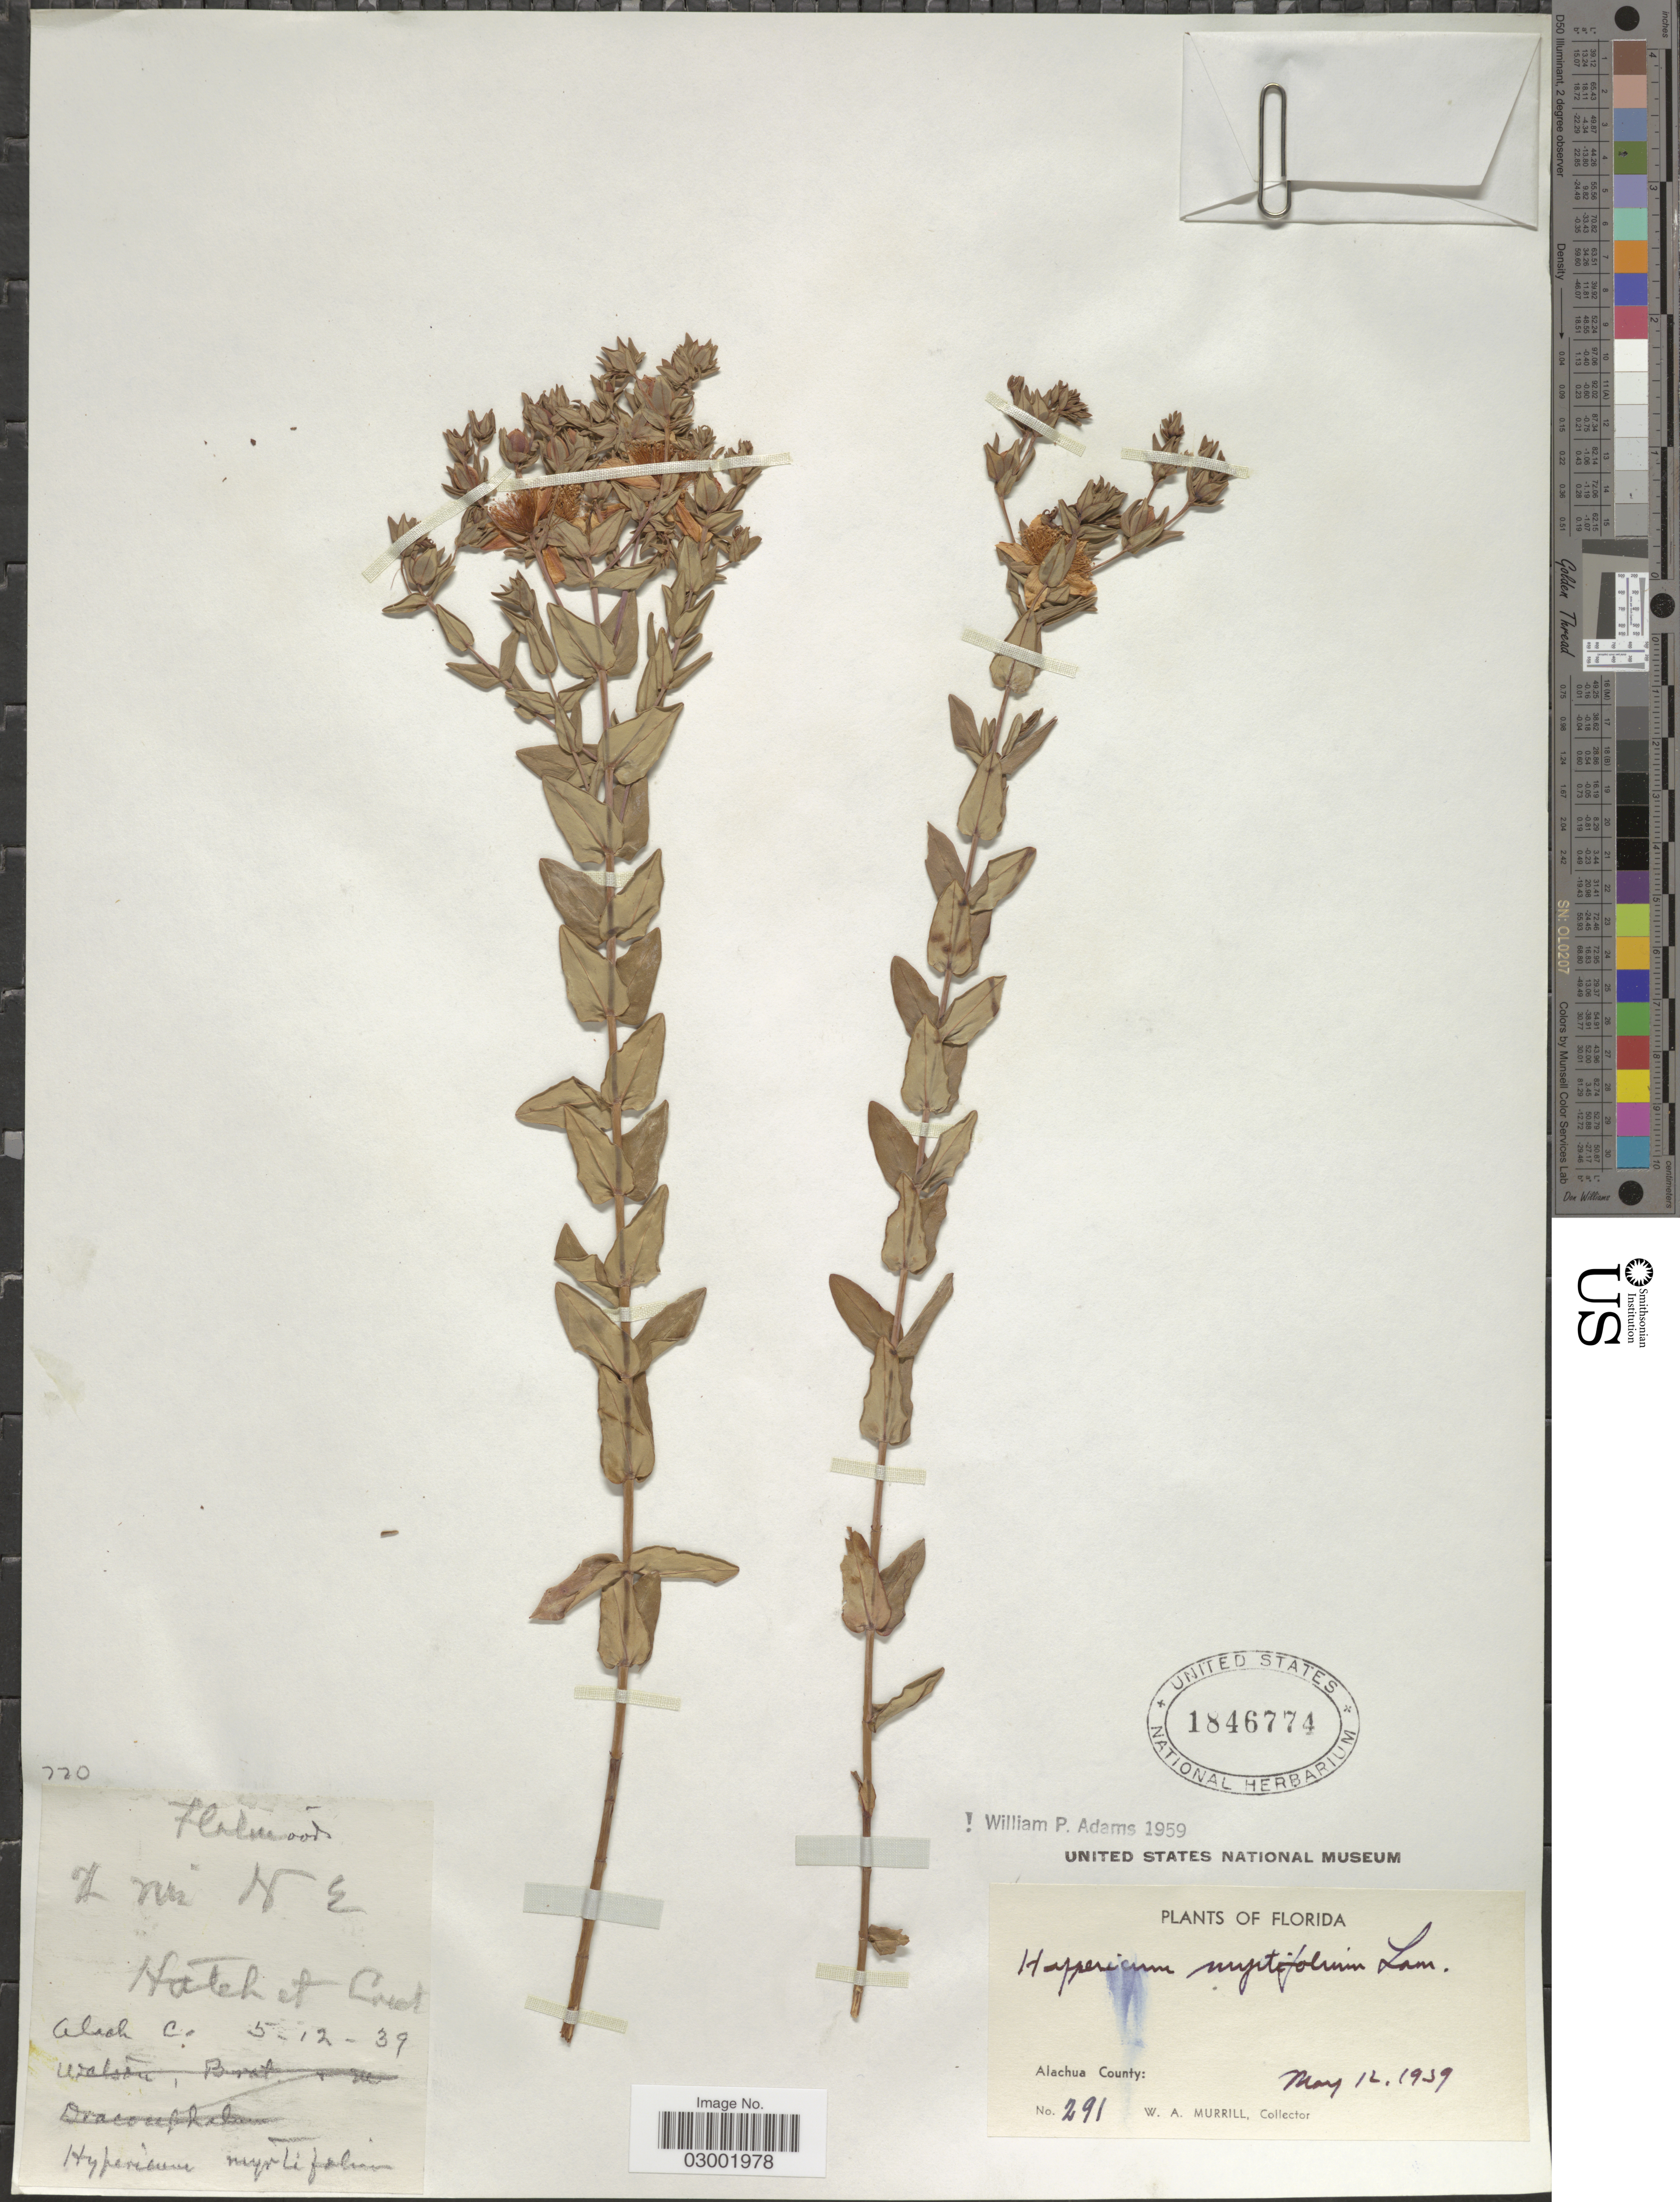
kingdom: Plantae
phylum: Tracheophyta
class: Magnoliopsida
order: Malpighiales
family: Hypericaceae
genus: Hypericum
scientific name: Hypericum myrtifolium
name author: Lam.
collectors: W. A. Murrill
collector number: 291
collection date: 1939-05-12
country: United States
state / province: Florida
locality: Alachua County.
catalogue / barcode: US 1846774